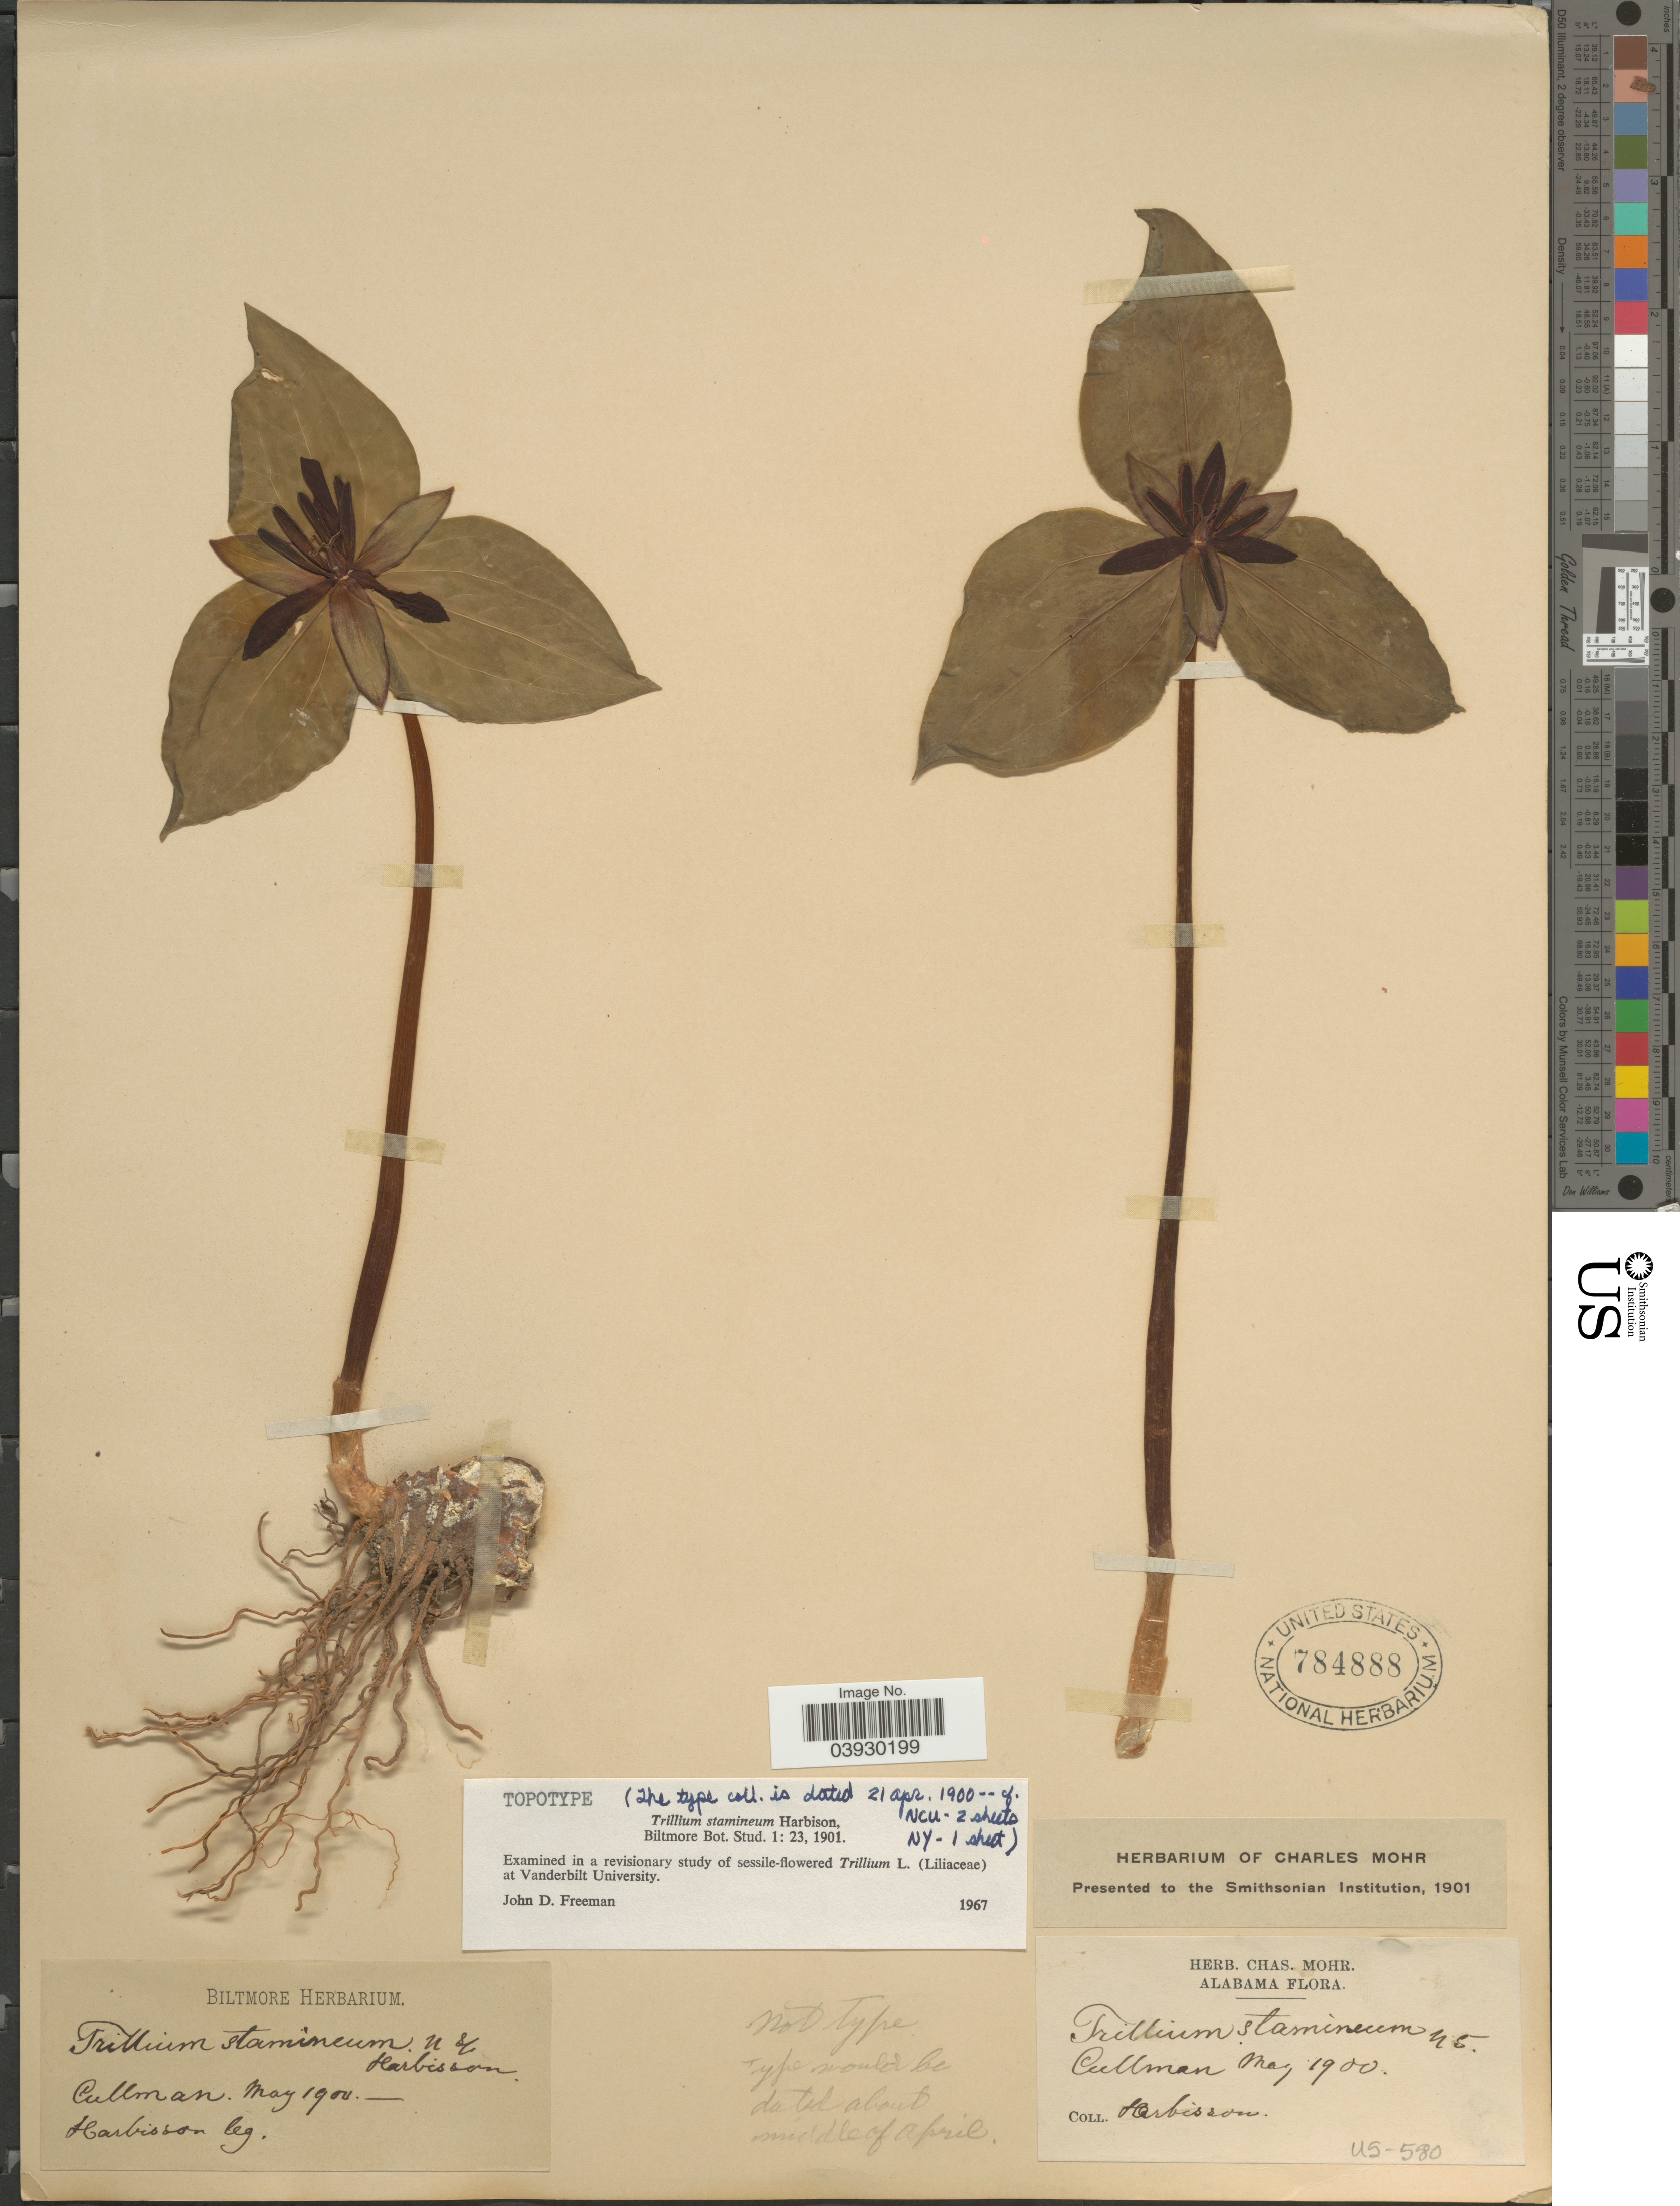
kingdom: Plantae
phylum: Tracheophyta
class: Liliopsida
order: Liliales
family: Melanthiaceae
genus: Trillium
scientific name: Trillium stamineum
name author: Harb.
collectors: Harbisson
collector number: US-580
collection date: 1900-05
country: United States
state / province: Alabama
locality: Cullman.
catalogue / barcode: US 784888